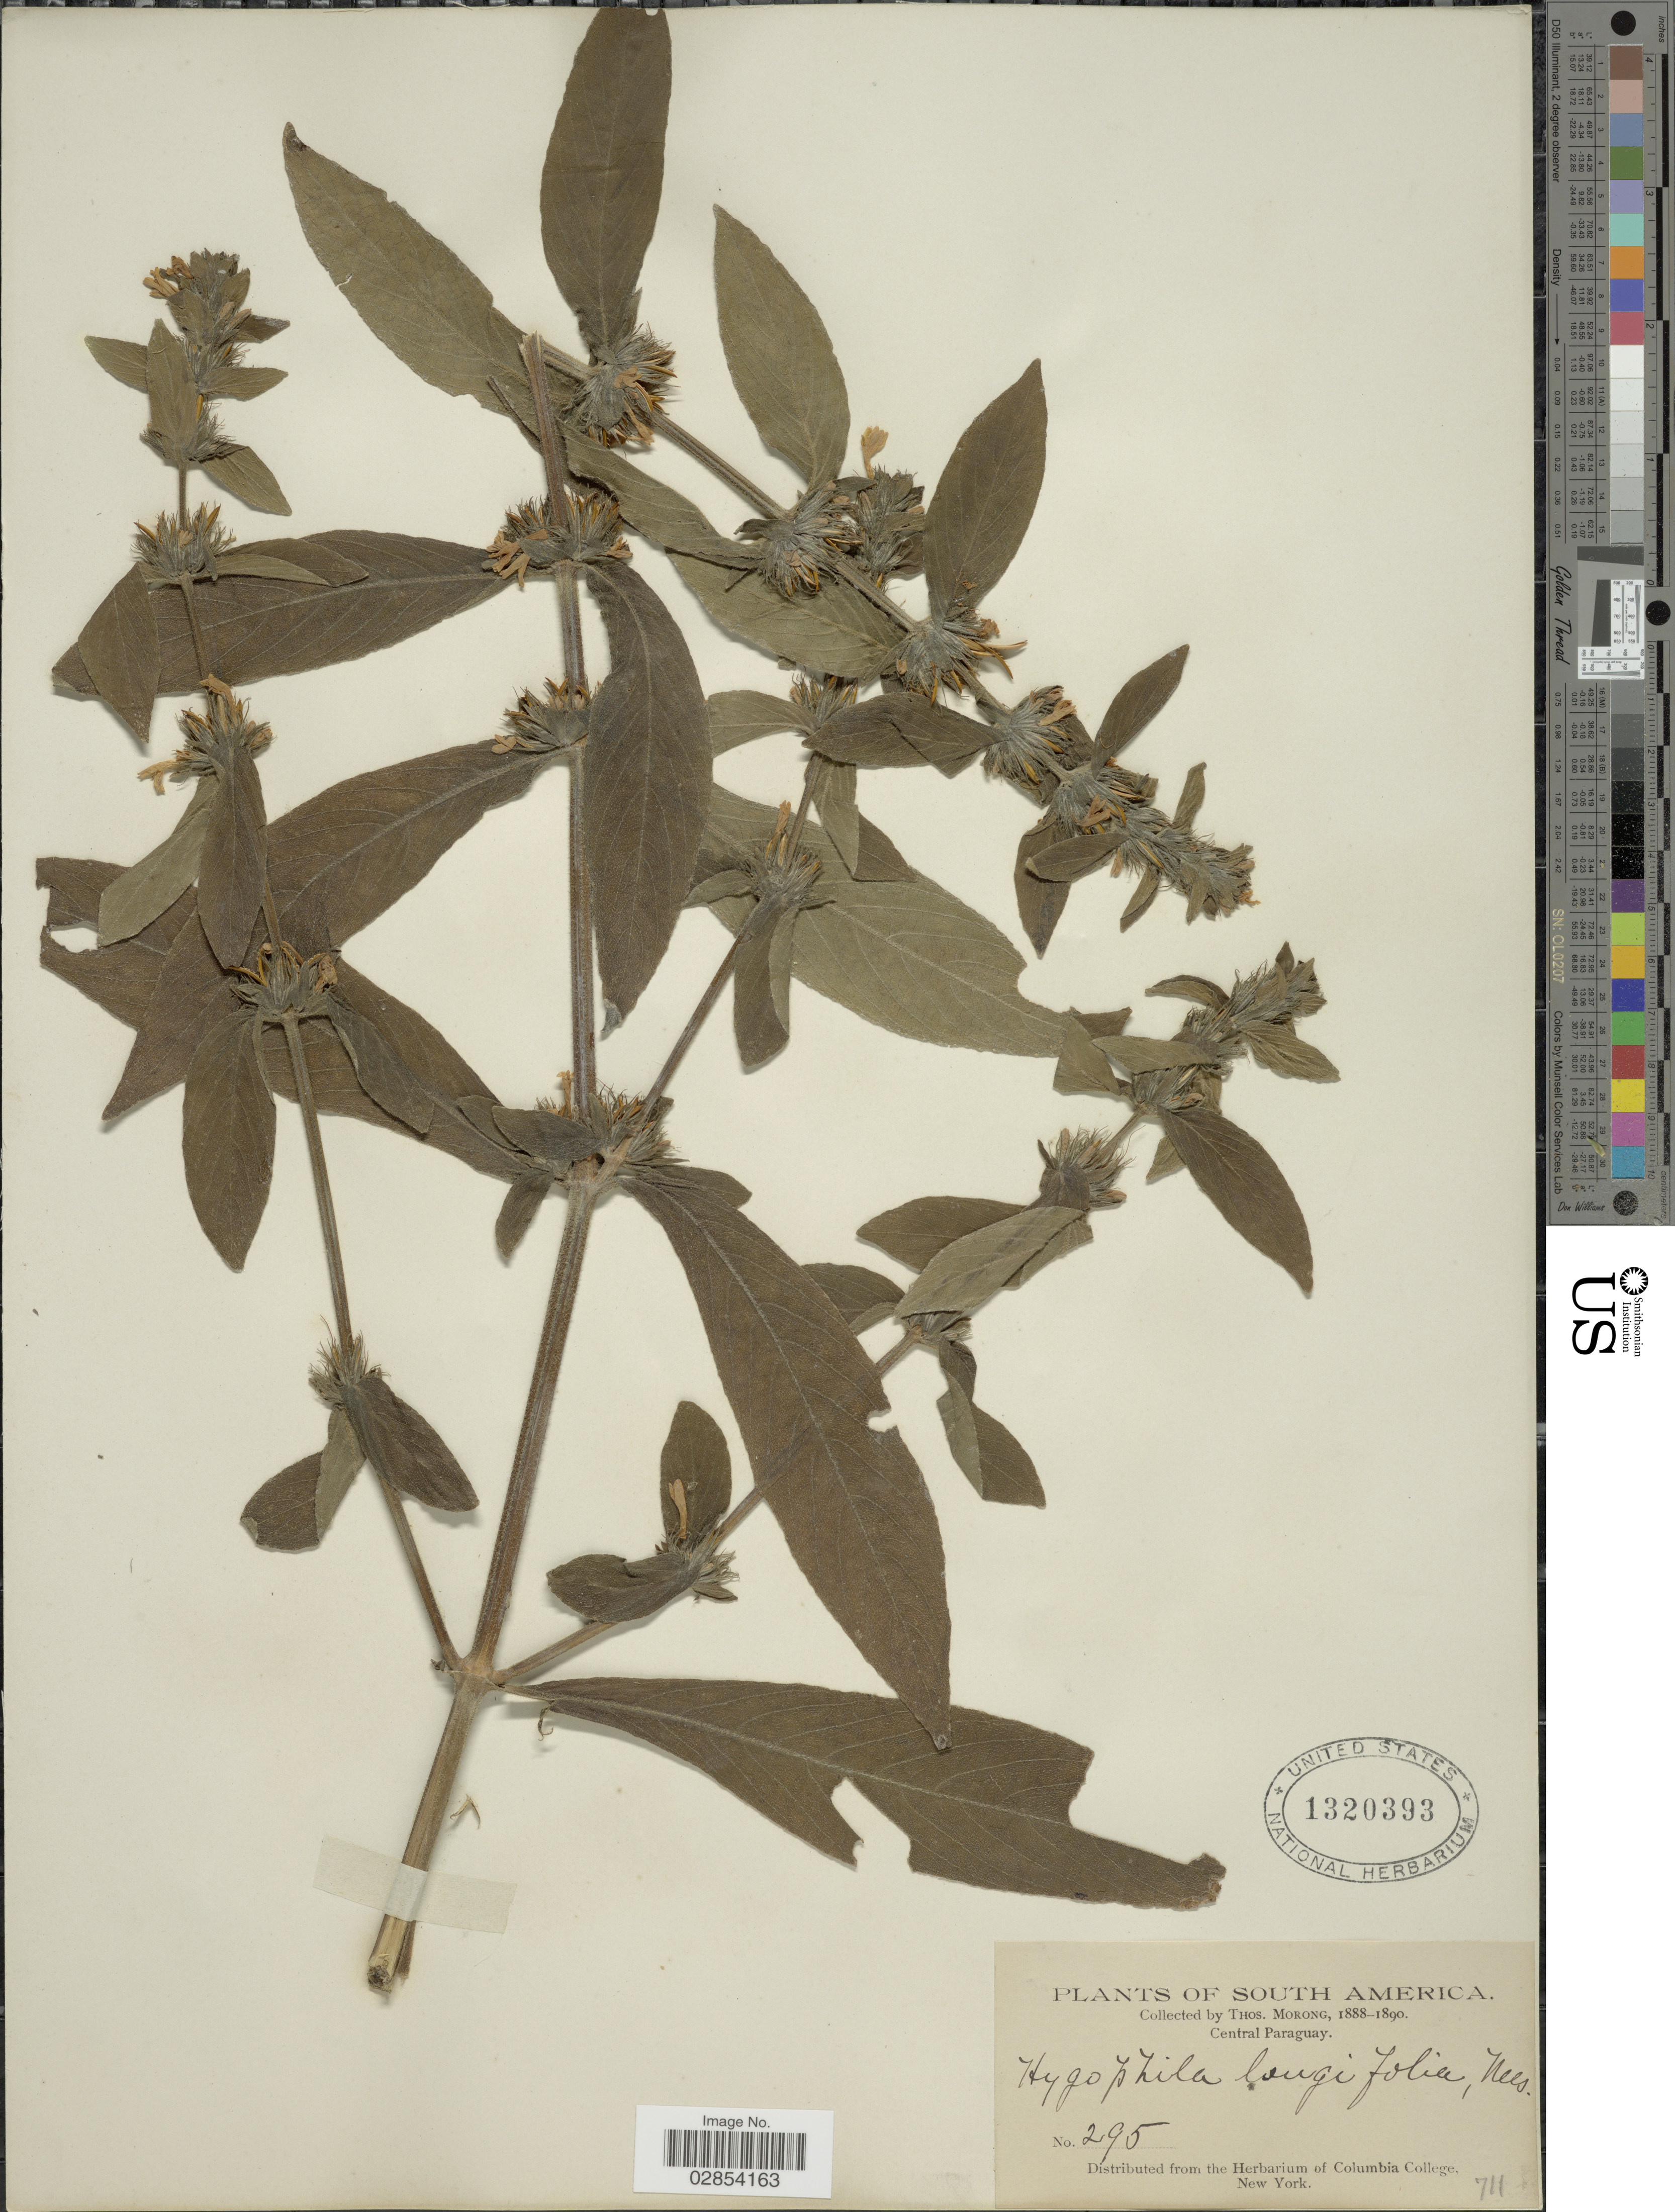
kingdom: Plantae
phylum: Tracheophyta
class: Magnoliopsida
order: Lamiales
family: Acanthaceae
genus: Hygrophila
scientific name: Hygrophila pubescens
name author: Nees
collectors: ex herb. T. Morong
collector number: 295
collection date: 1888/1890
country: Paraguay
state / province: Central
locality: Central Paraguay.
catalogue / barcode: US 1320393